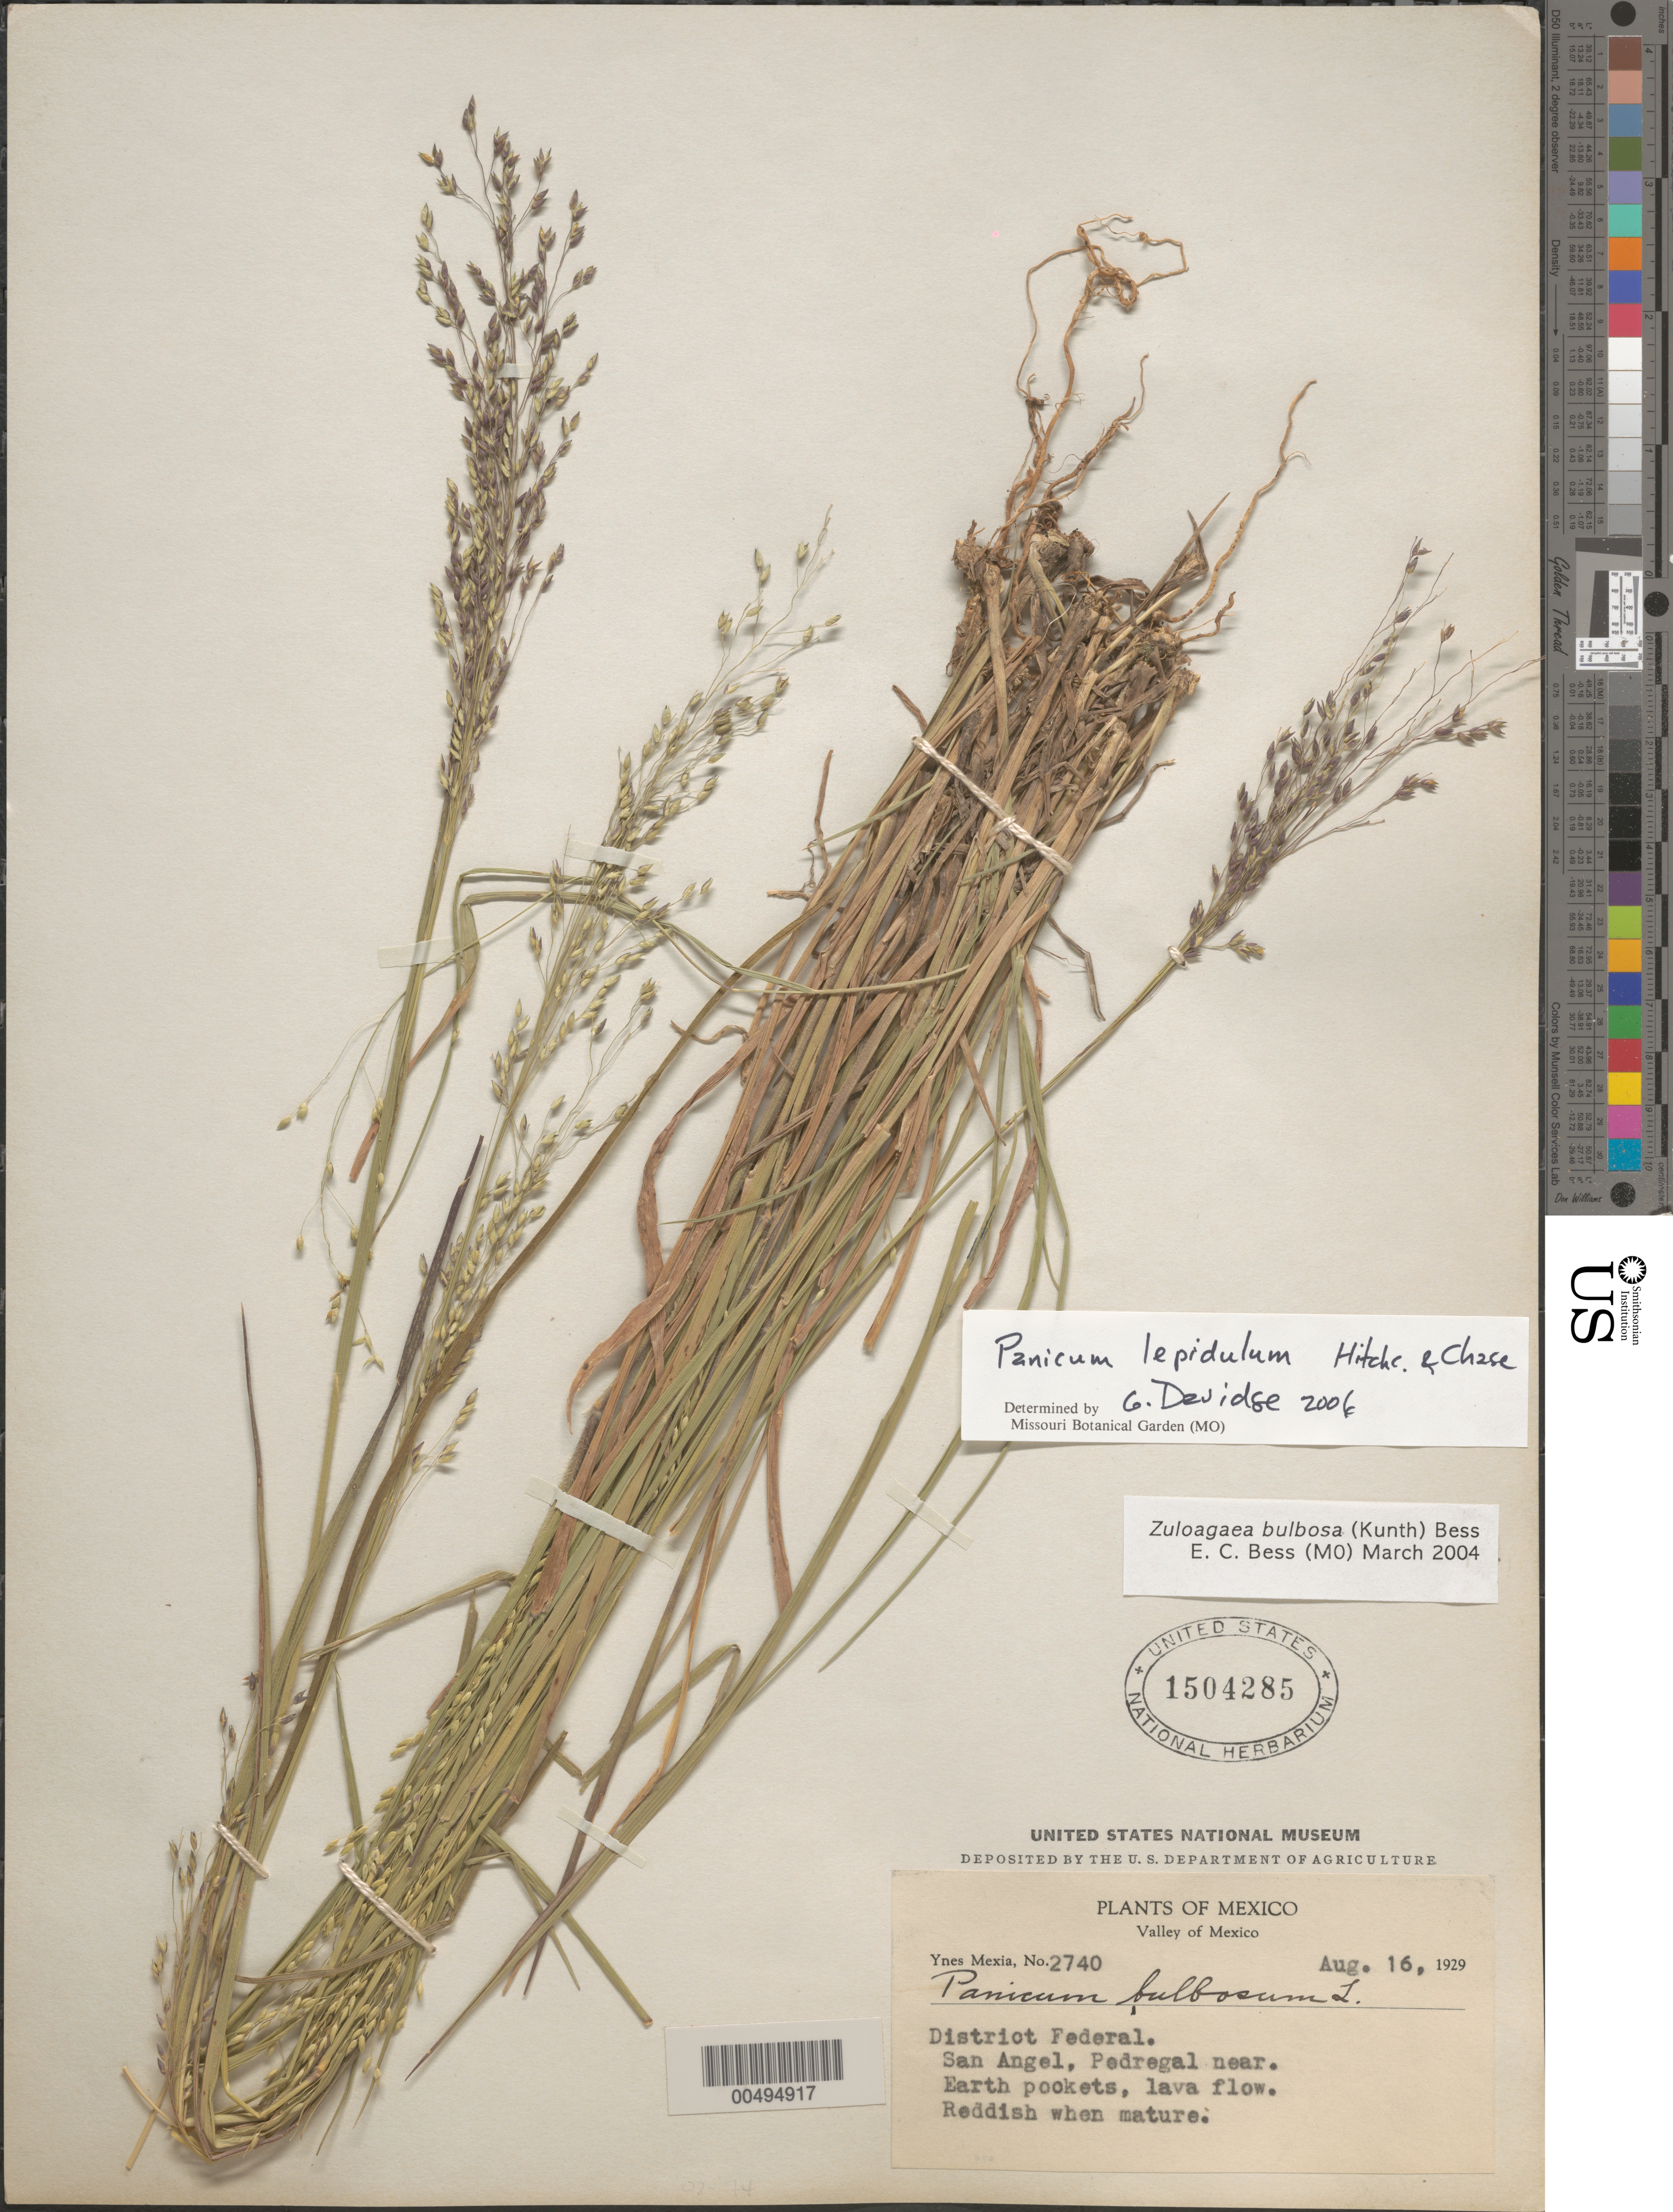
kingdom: Plantae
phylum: Tracheophyta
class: Liliopsida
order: Poales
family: Poaceae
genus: Setaria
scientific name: Setaria paniculifera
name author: (Steud.) E. Fourn. ex Hemsl.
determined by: Davidse, Gerrit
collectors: Y. Mexia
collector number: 2740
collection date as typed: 16 Aug 1929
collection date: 1929-08-16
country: Mexico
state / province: Distrito Federal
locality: Valley of Mexico, San Angel, Pedregal near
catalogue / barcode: US 1504285